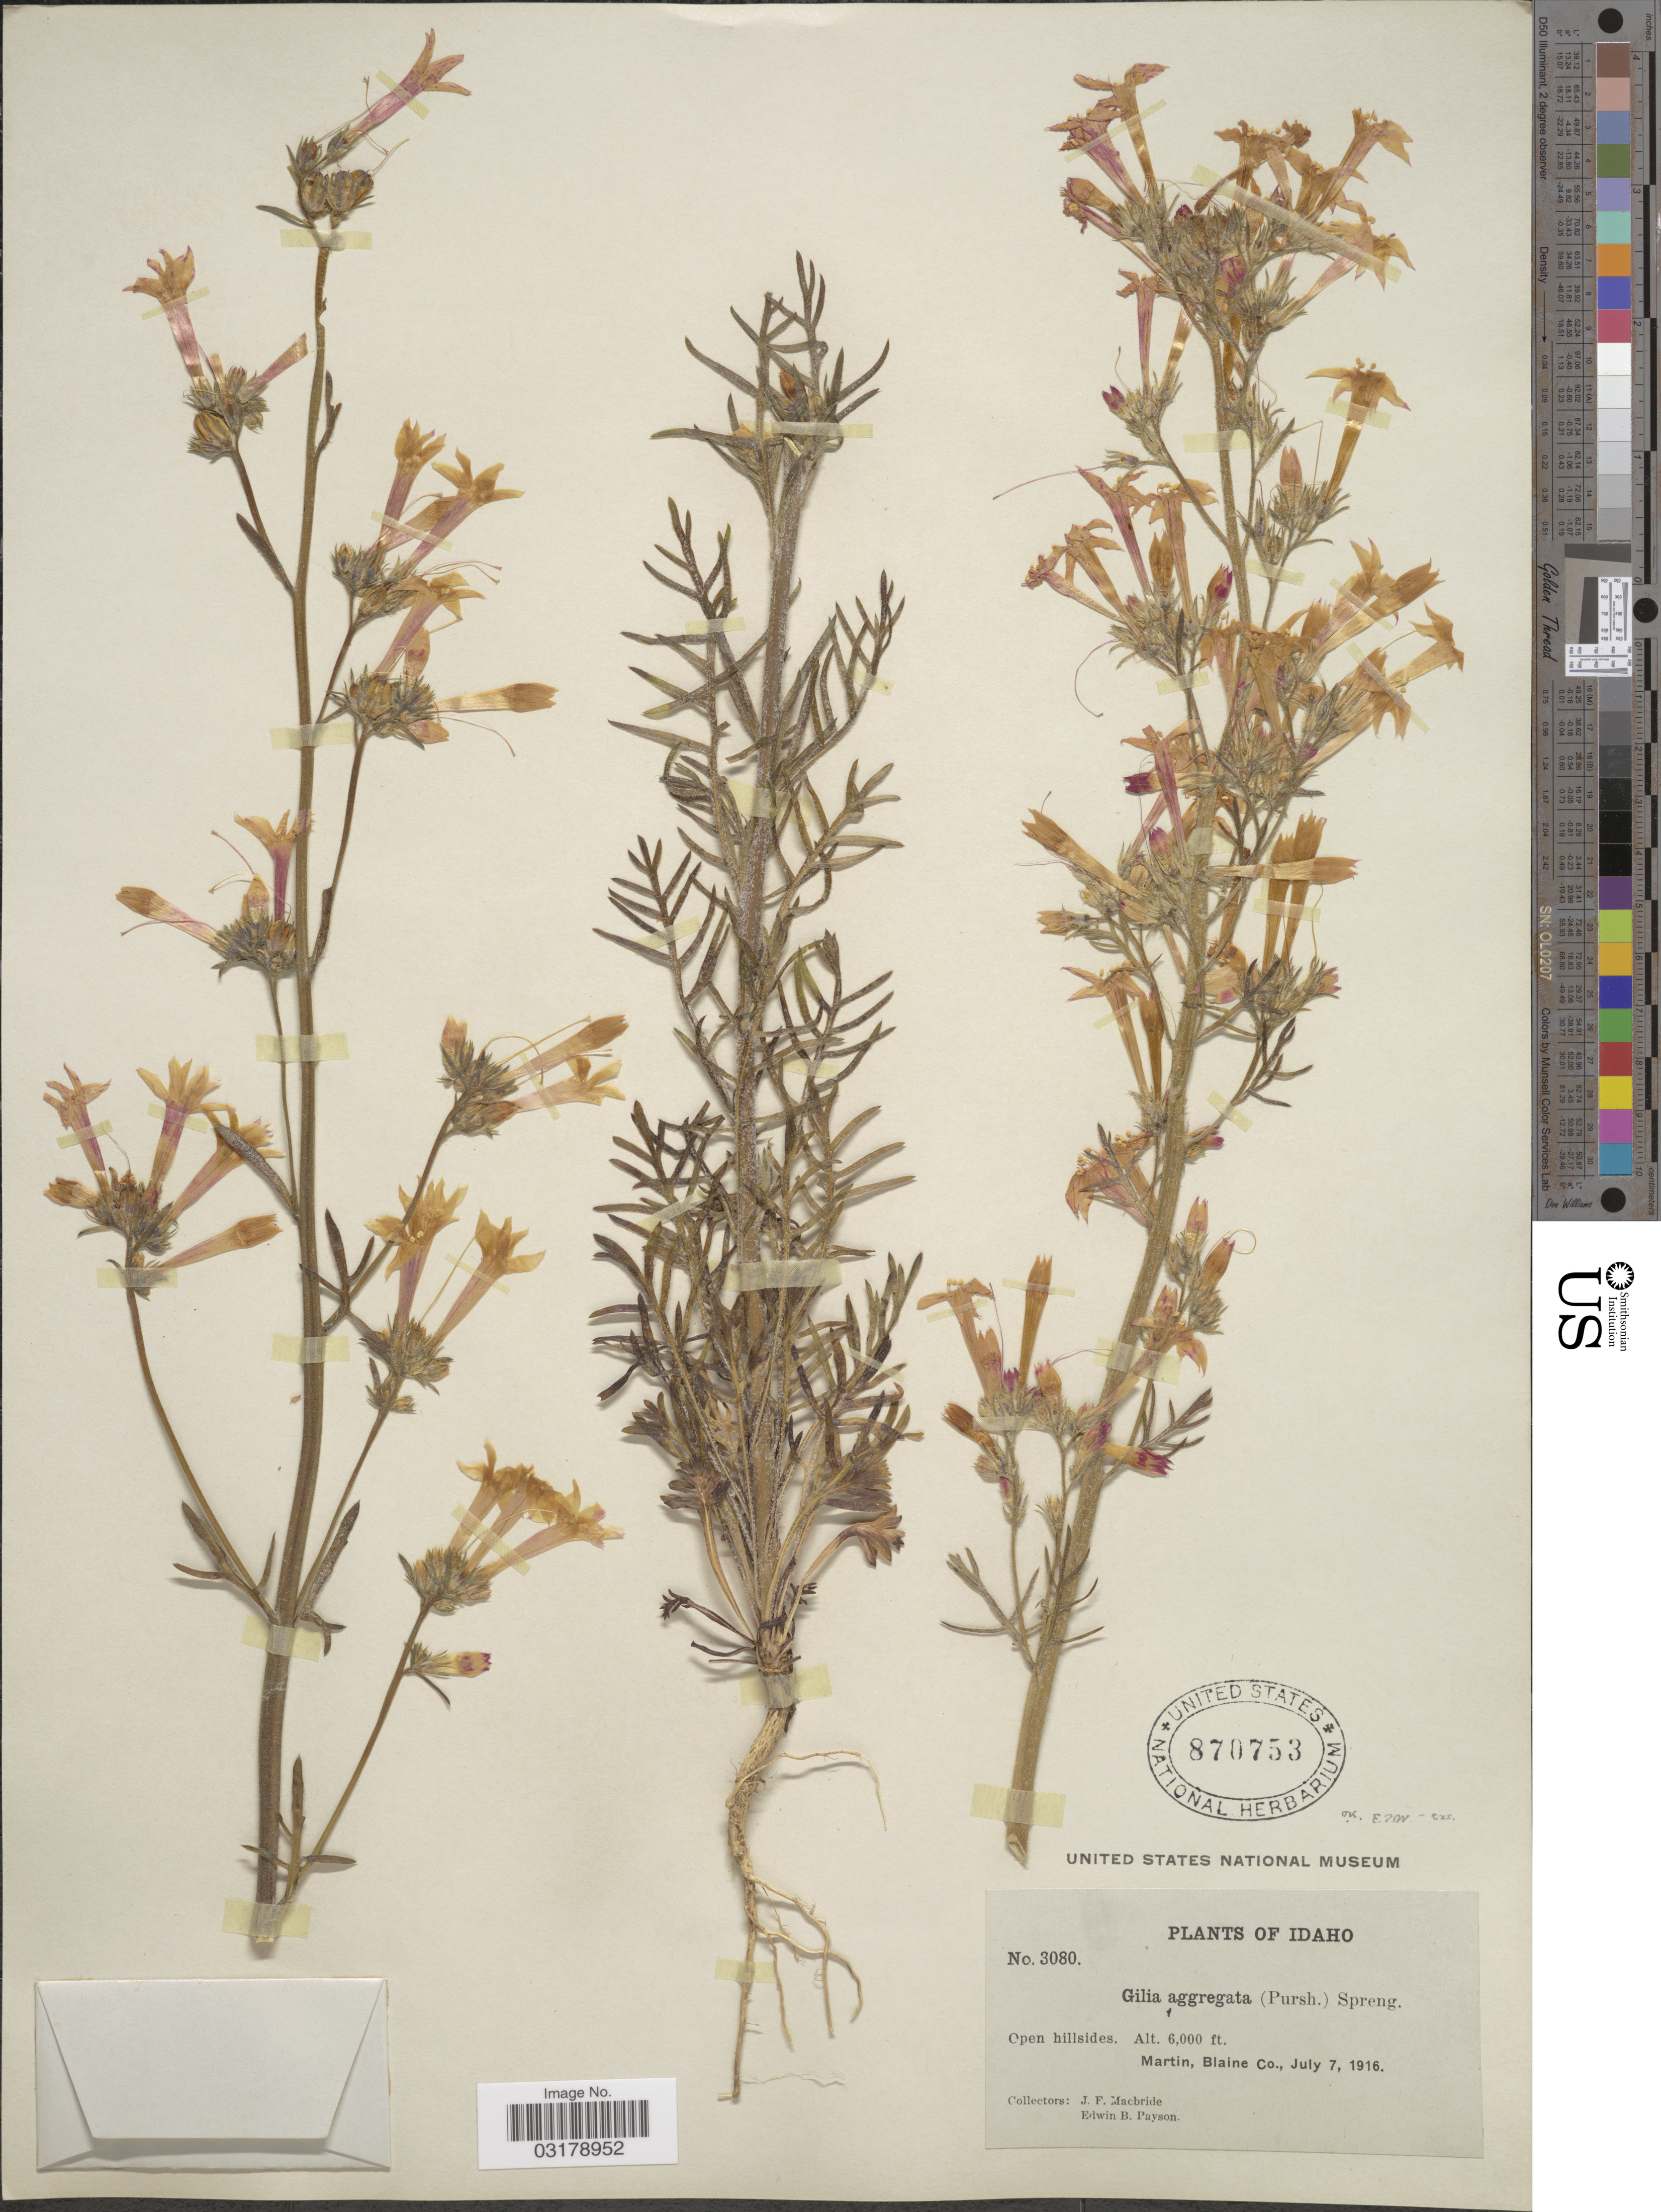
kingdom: Plantae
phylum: Tracheophyta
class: Magnoliopsida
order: Ericales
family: Polemoniaceae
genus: Ipomopsis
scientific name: Ipomopsis aggregata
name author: (Pursh) V.E. Grant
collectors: J. F. Macbride & E. B. Payson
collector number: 3080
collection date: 1916-07-07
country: United States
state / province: Idaho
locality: Martin, Blaine Co.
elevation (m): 1829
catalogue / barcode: US 870753